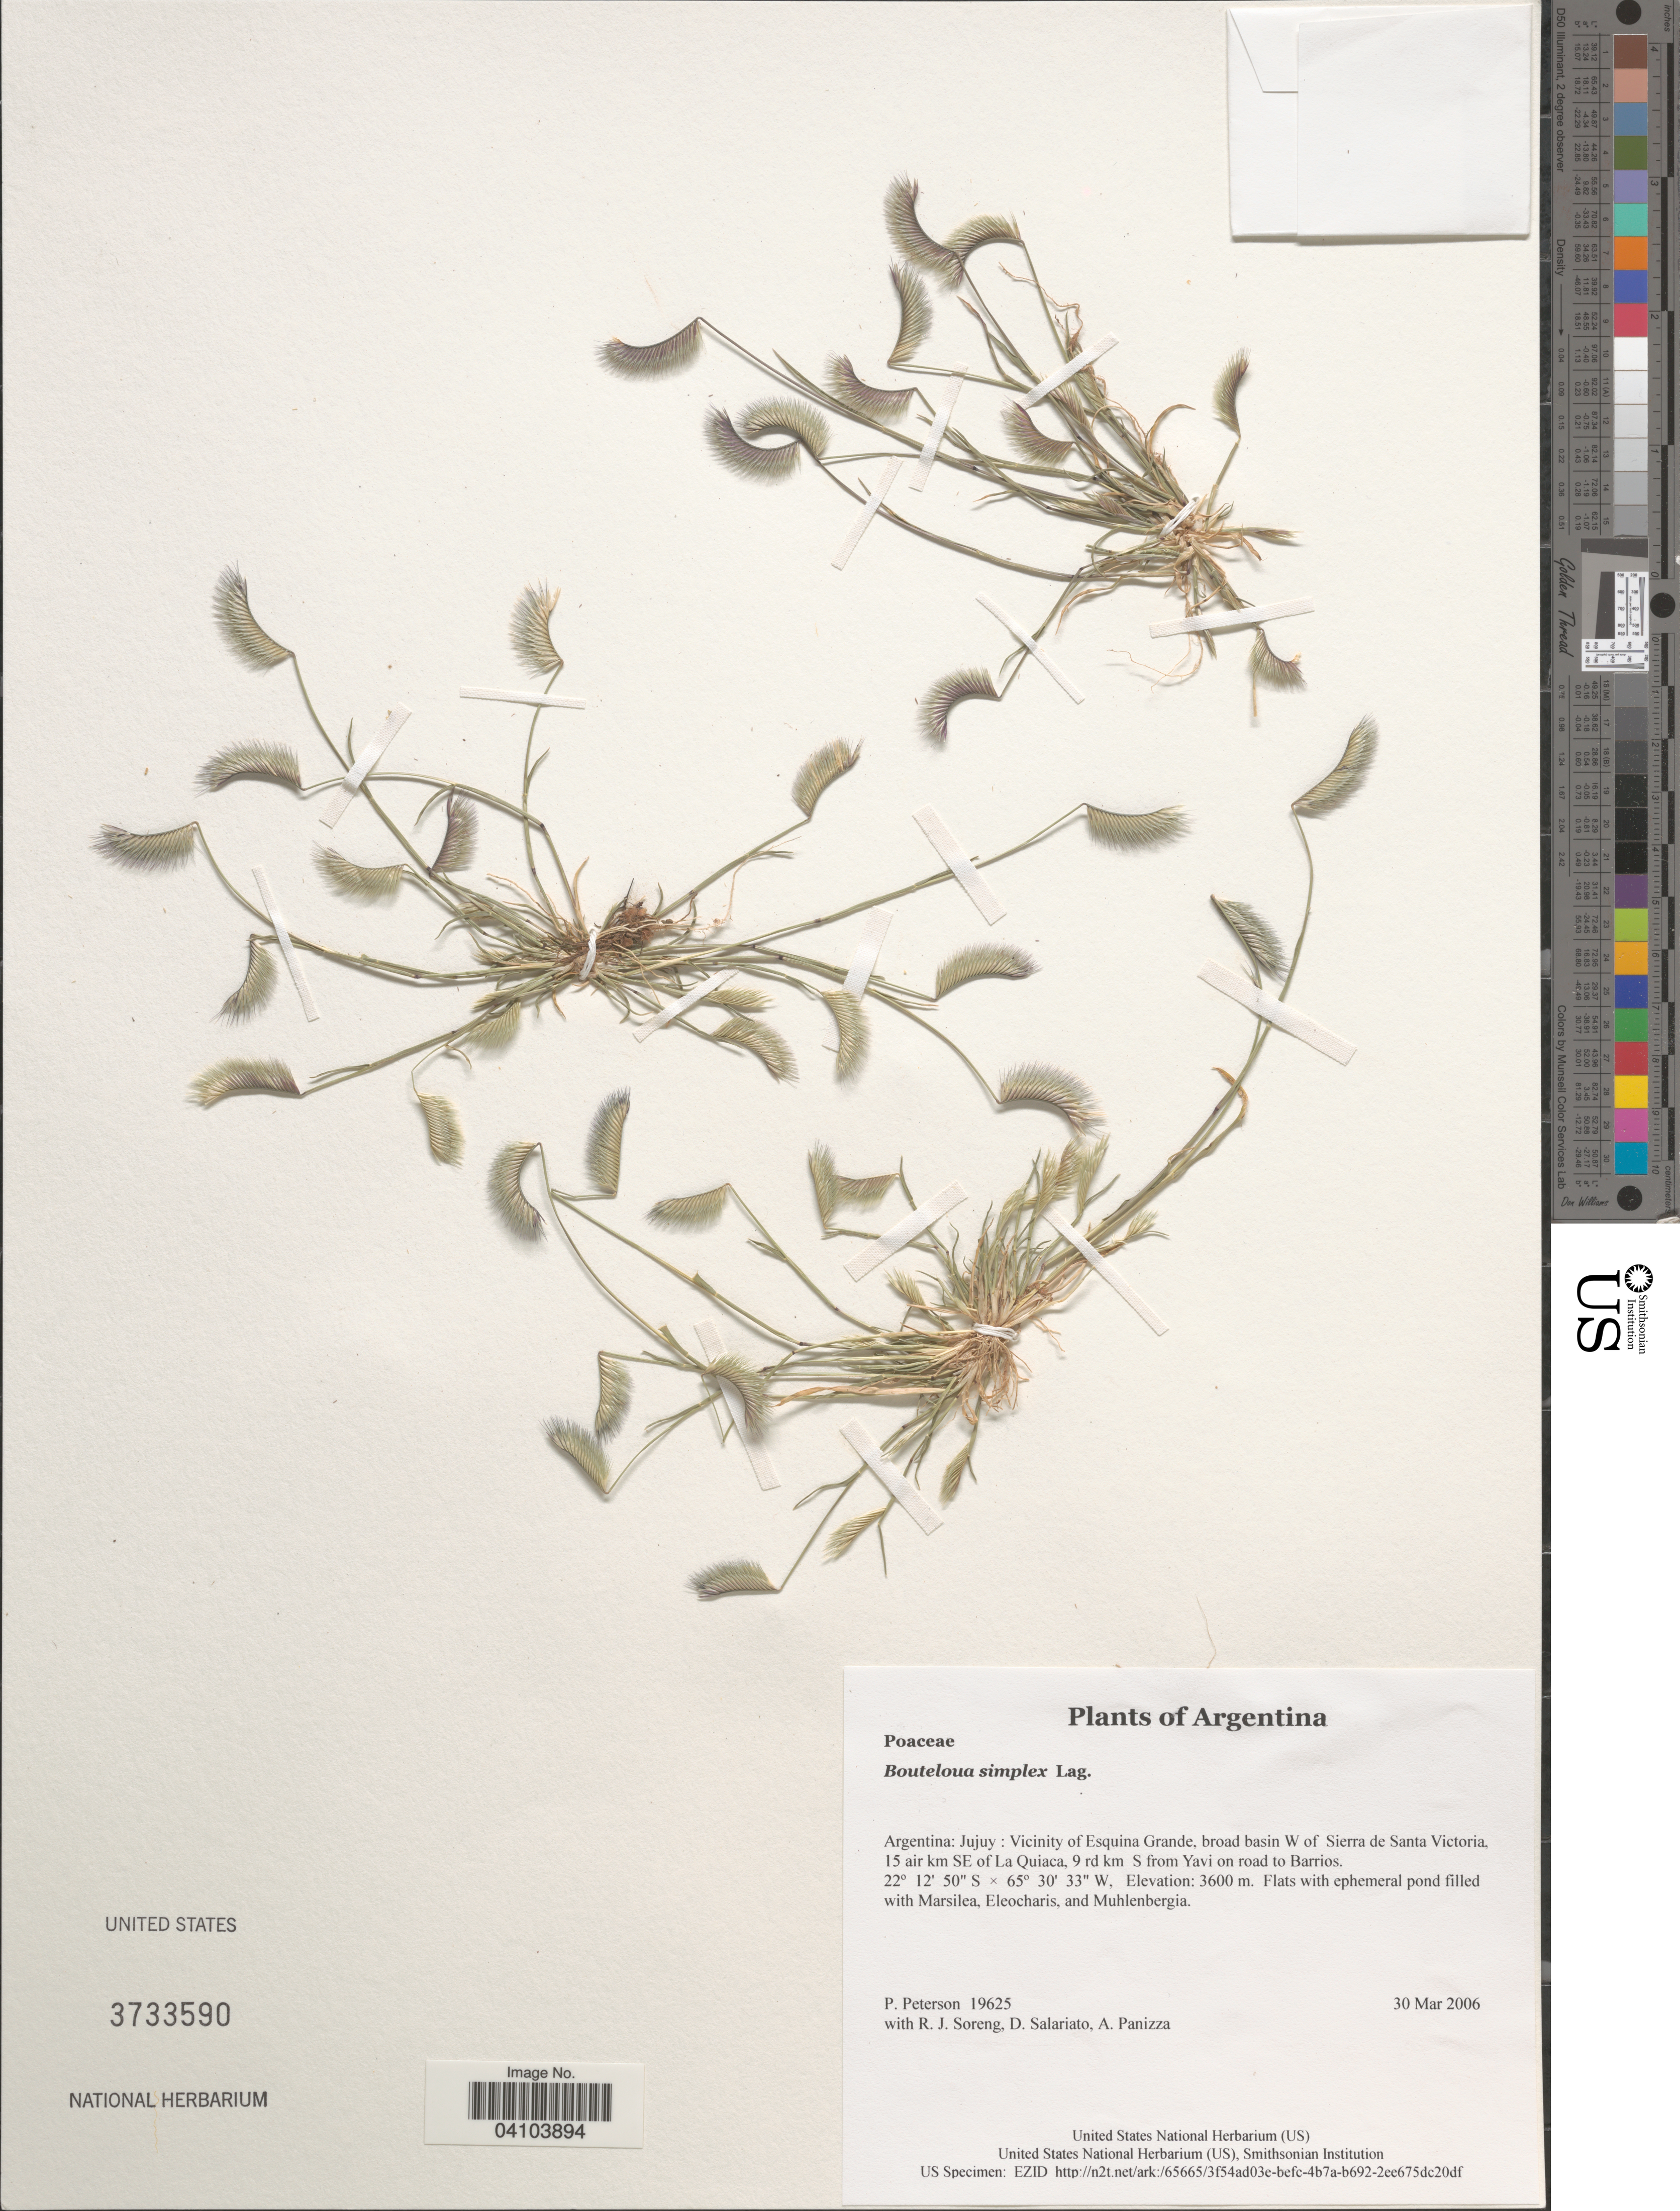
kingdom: Plantae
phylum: Tracheophyta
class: Liliopsida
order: Poales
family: Poaceae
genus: Bouteloua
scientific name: Bouteloua simplex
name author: Lag.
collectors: P. Peterson, R. J. Soreng, D. Salariato & A. Panizza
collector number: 19625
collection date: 2006-03-30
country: Argentina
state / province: Jujuy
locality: Vicinity of Esquina Grande, broad basin W of Sierra de Santa Victoria, 15 air km SE of La Quiaca, 9 rd km S from Yavi on road to Barrios.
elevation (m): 3600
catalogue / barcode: US 3733590